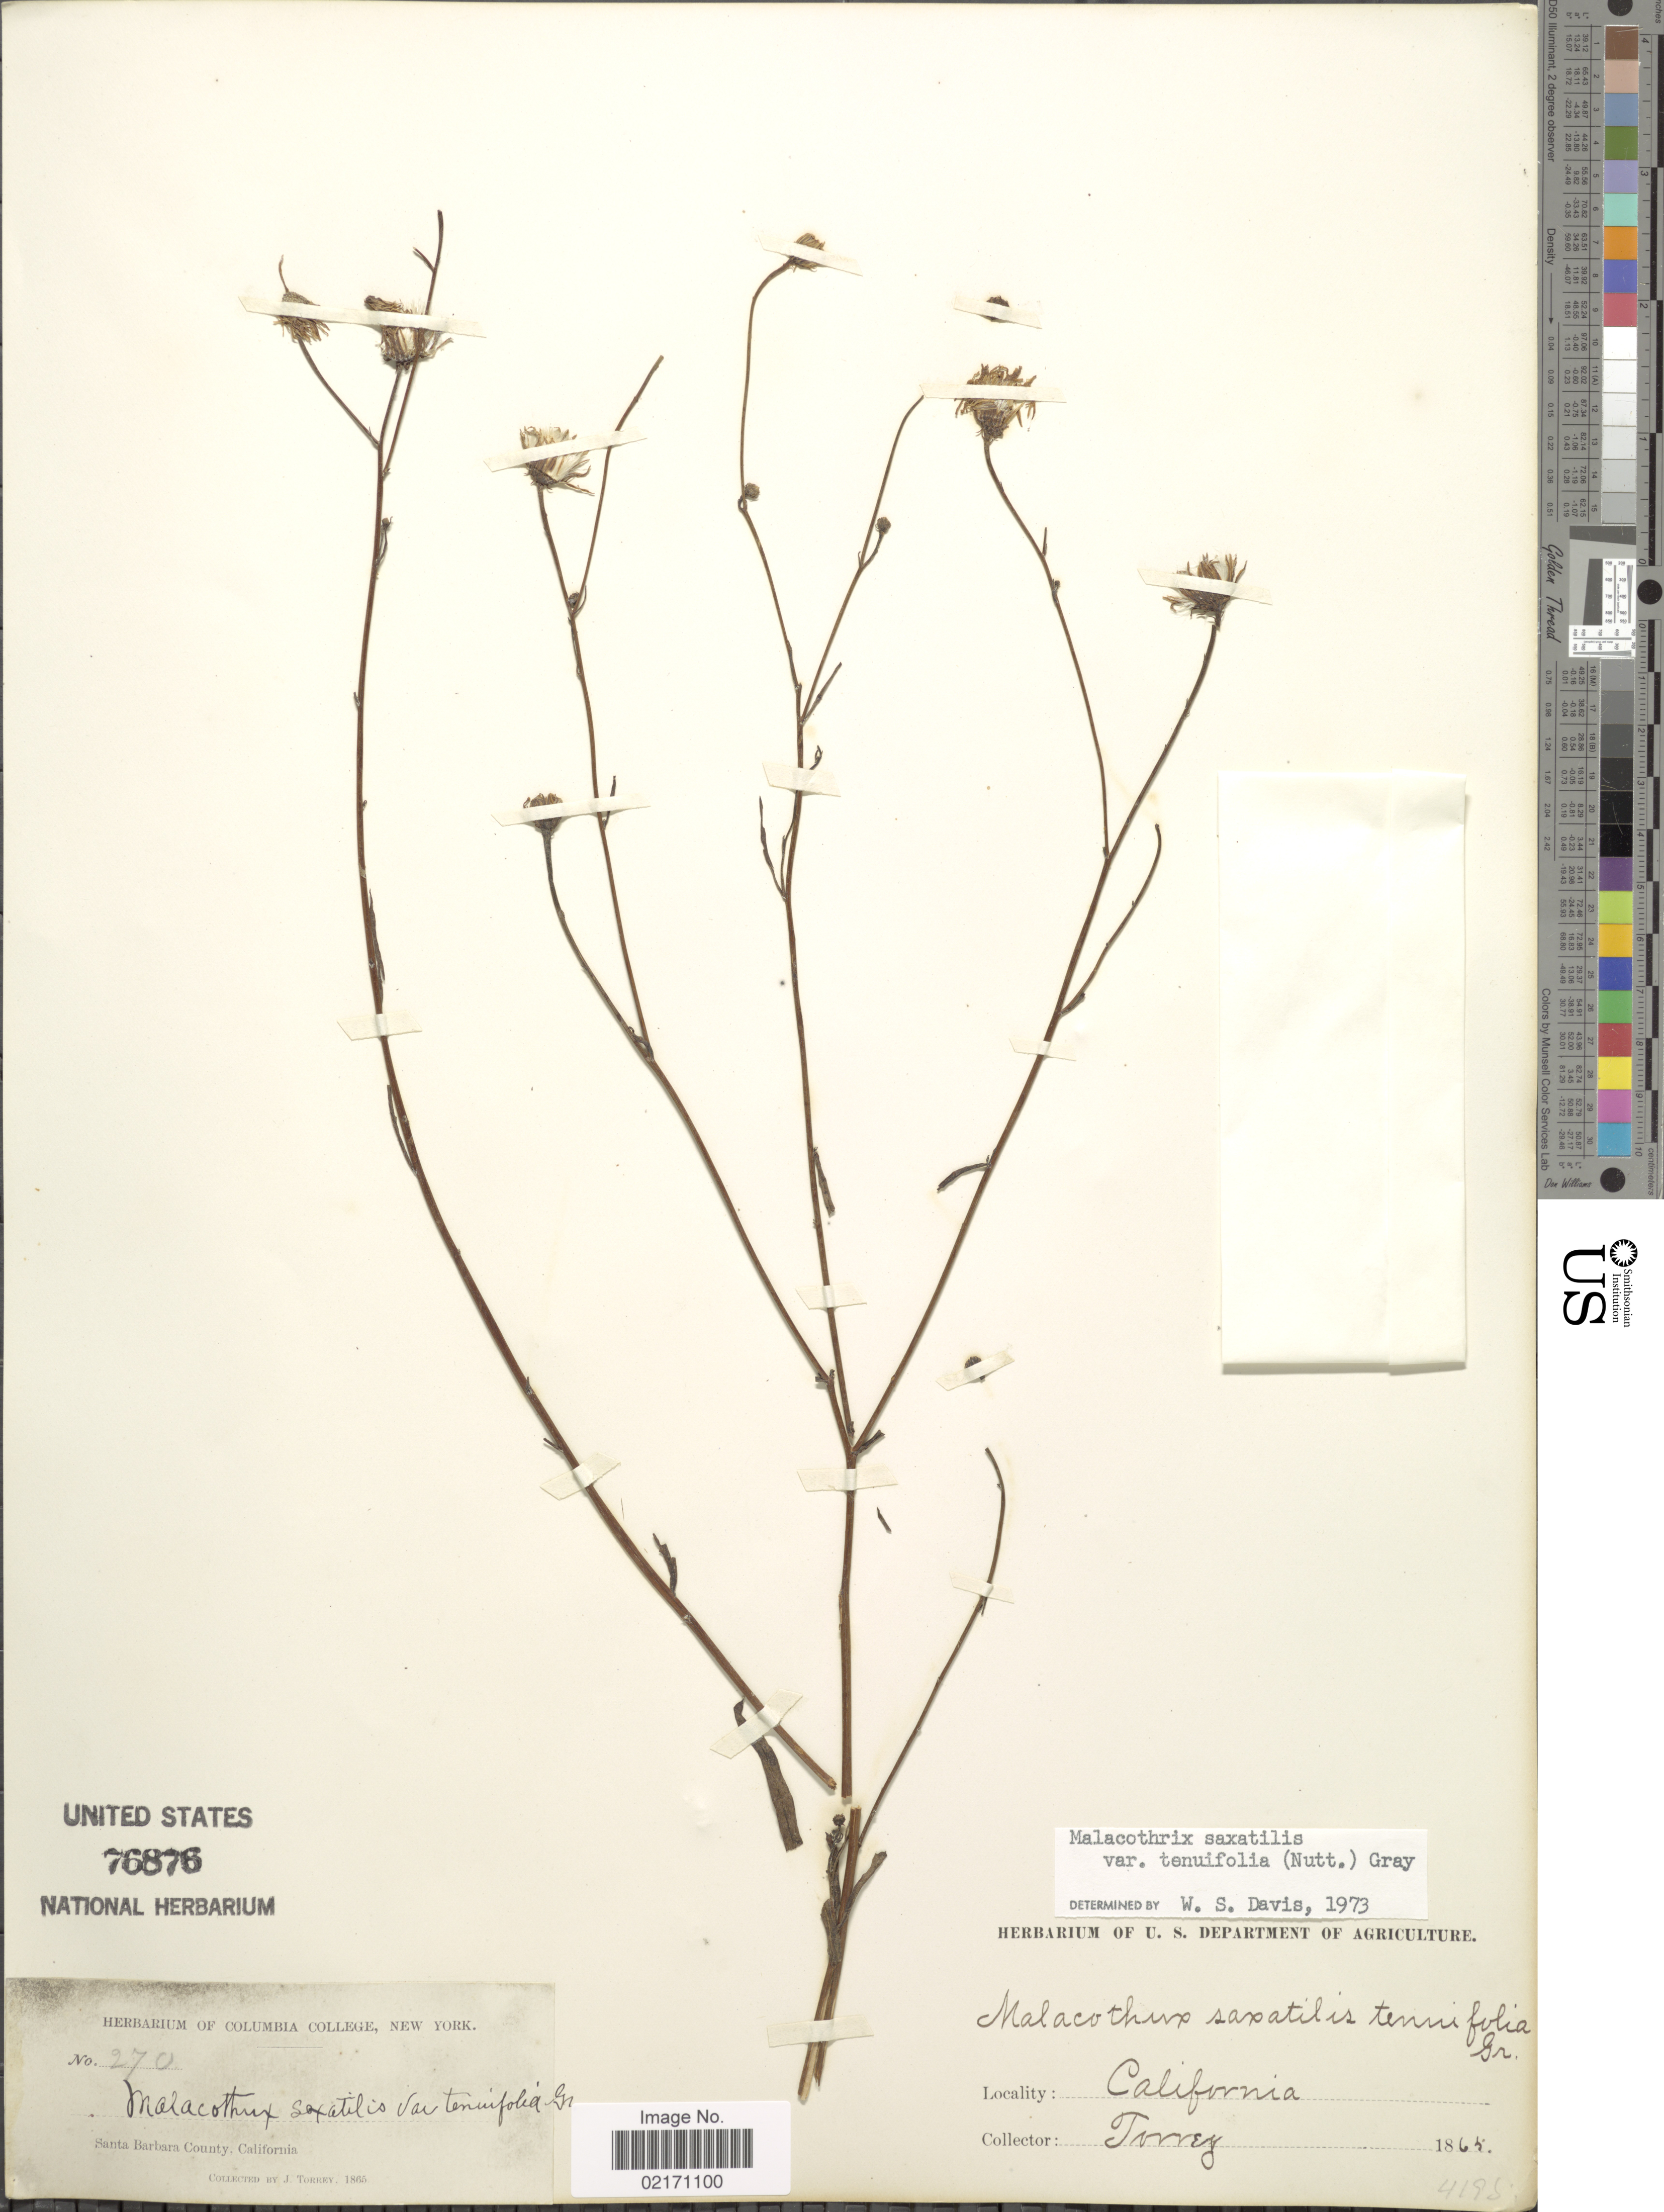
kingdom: Plantae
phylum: Tracheophyta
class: Magnoliopsida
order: Asterales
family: Asteraceae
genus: Malacothrix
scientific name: Malacothrix saxatilis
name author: Torr. & A. Gray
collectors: J. Torrey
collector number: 270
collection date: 1865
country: United States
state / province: California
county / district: Santa Barbara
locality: Santa Barbara County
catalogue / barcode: US 76876